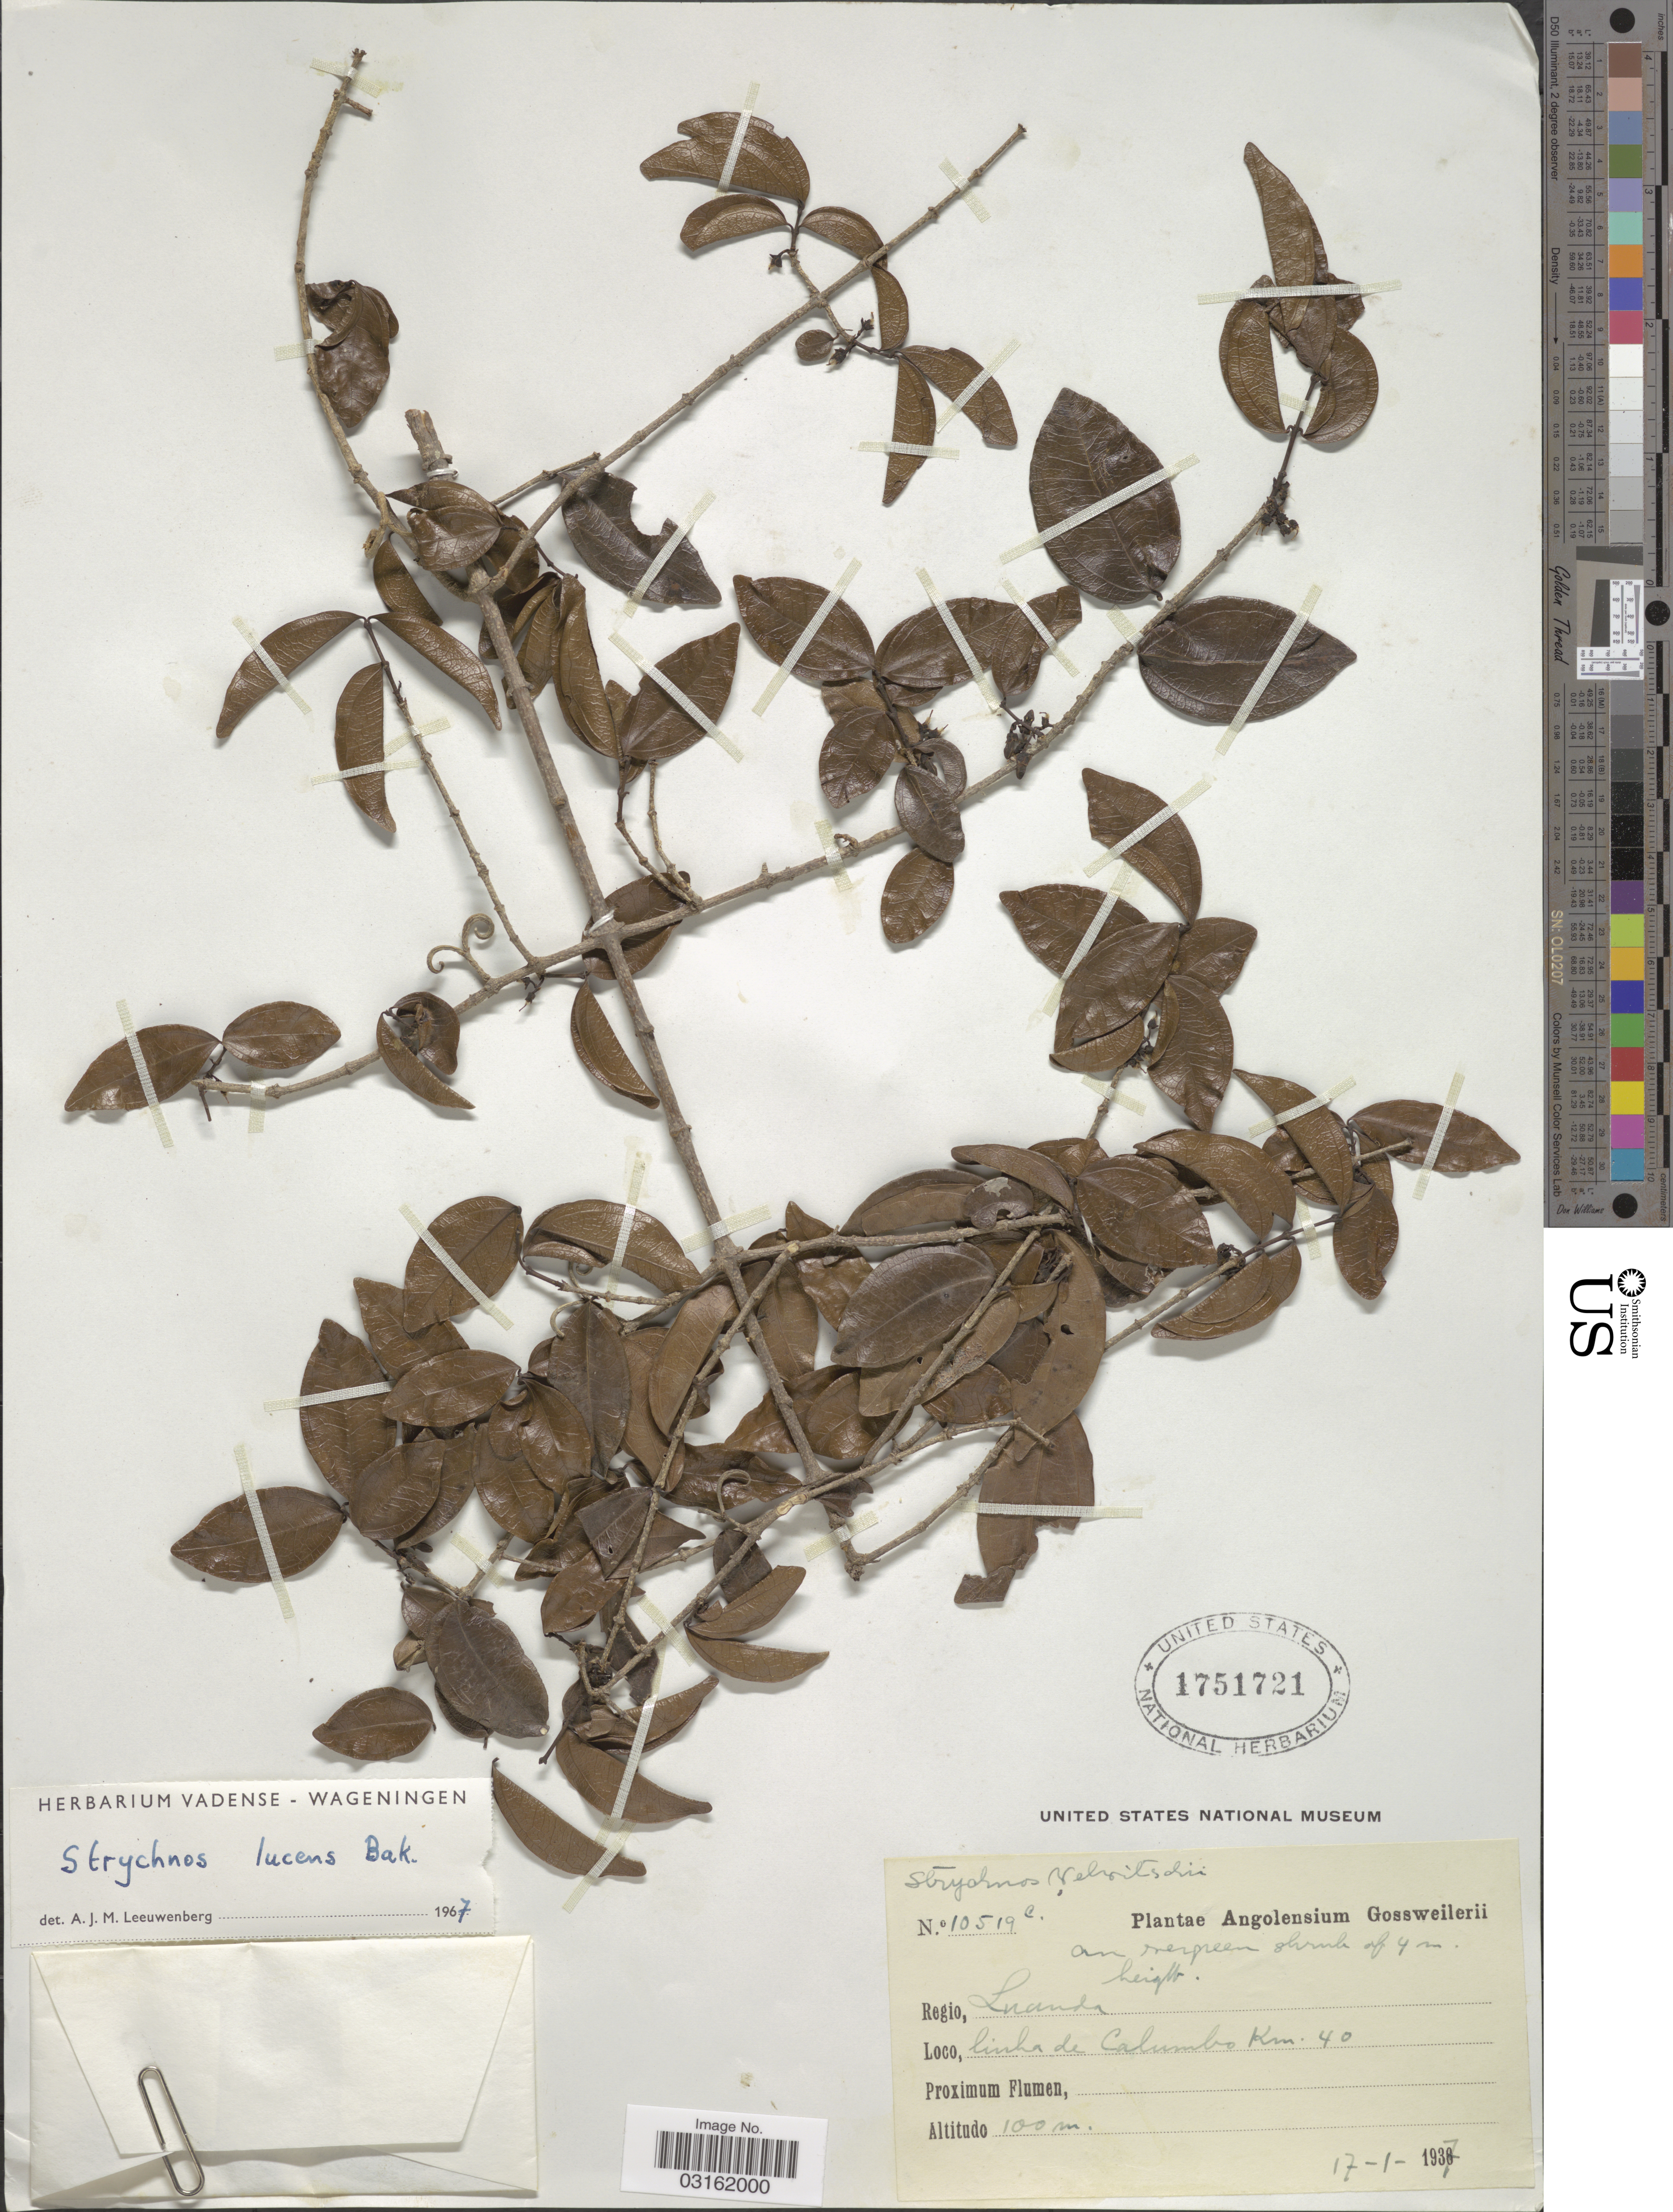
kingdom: Plantae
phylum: Tracheophyta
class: Magnoliopsida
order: Gentianales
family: Loganiaceae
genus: Strychnos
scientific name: Strychnos lucens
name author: Baker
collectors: -. Gossweiler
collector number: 10519e*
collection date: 1937-01-17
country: Angola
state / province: Luanda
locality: Regio, Luanda. Linha de Calumbo Km. 40.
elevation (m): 100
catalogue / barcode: US 1751721